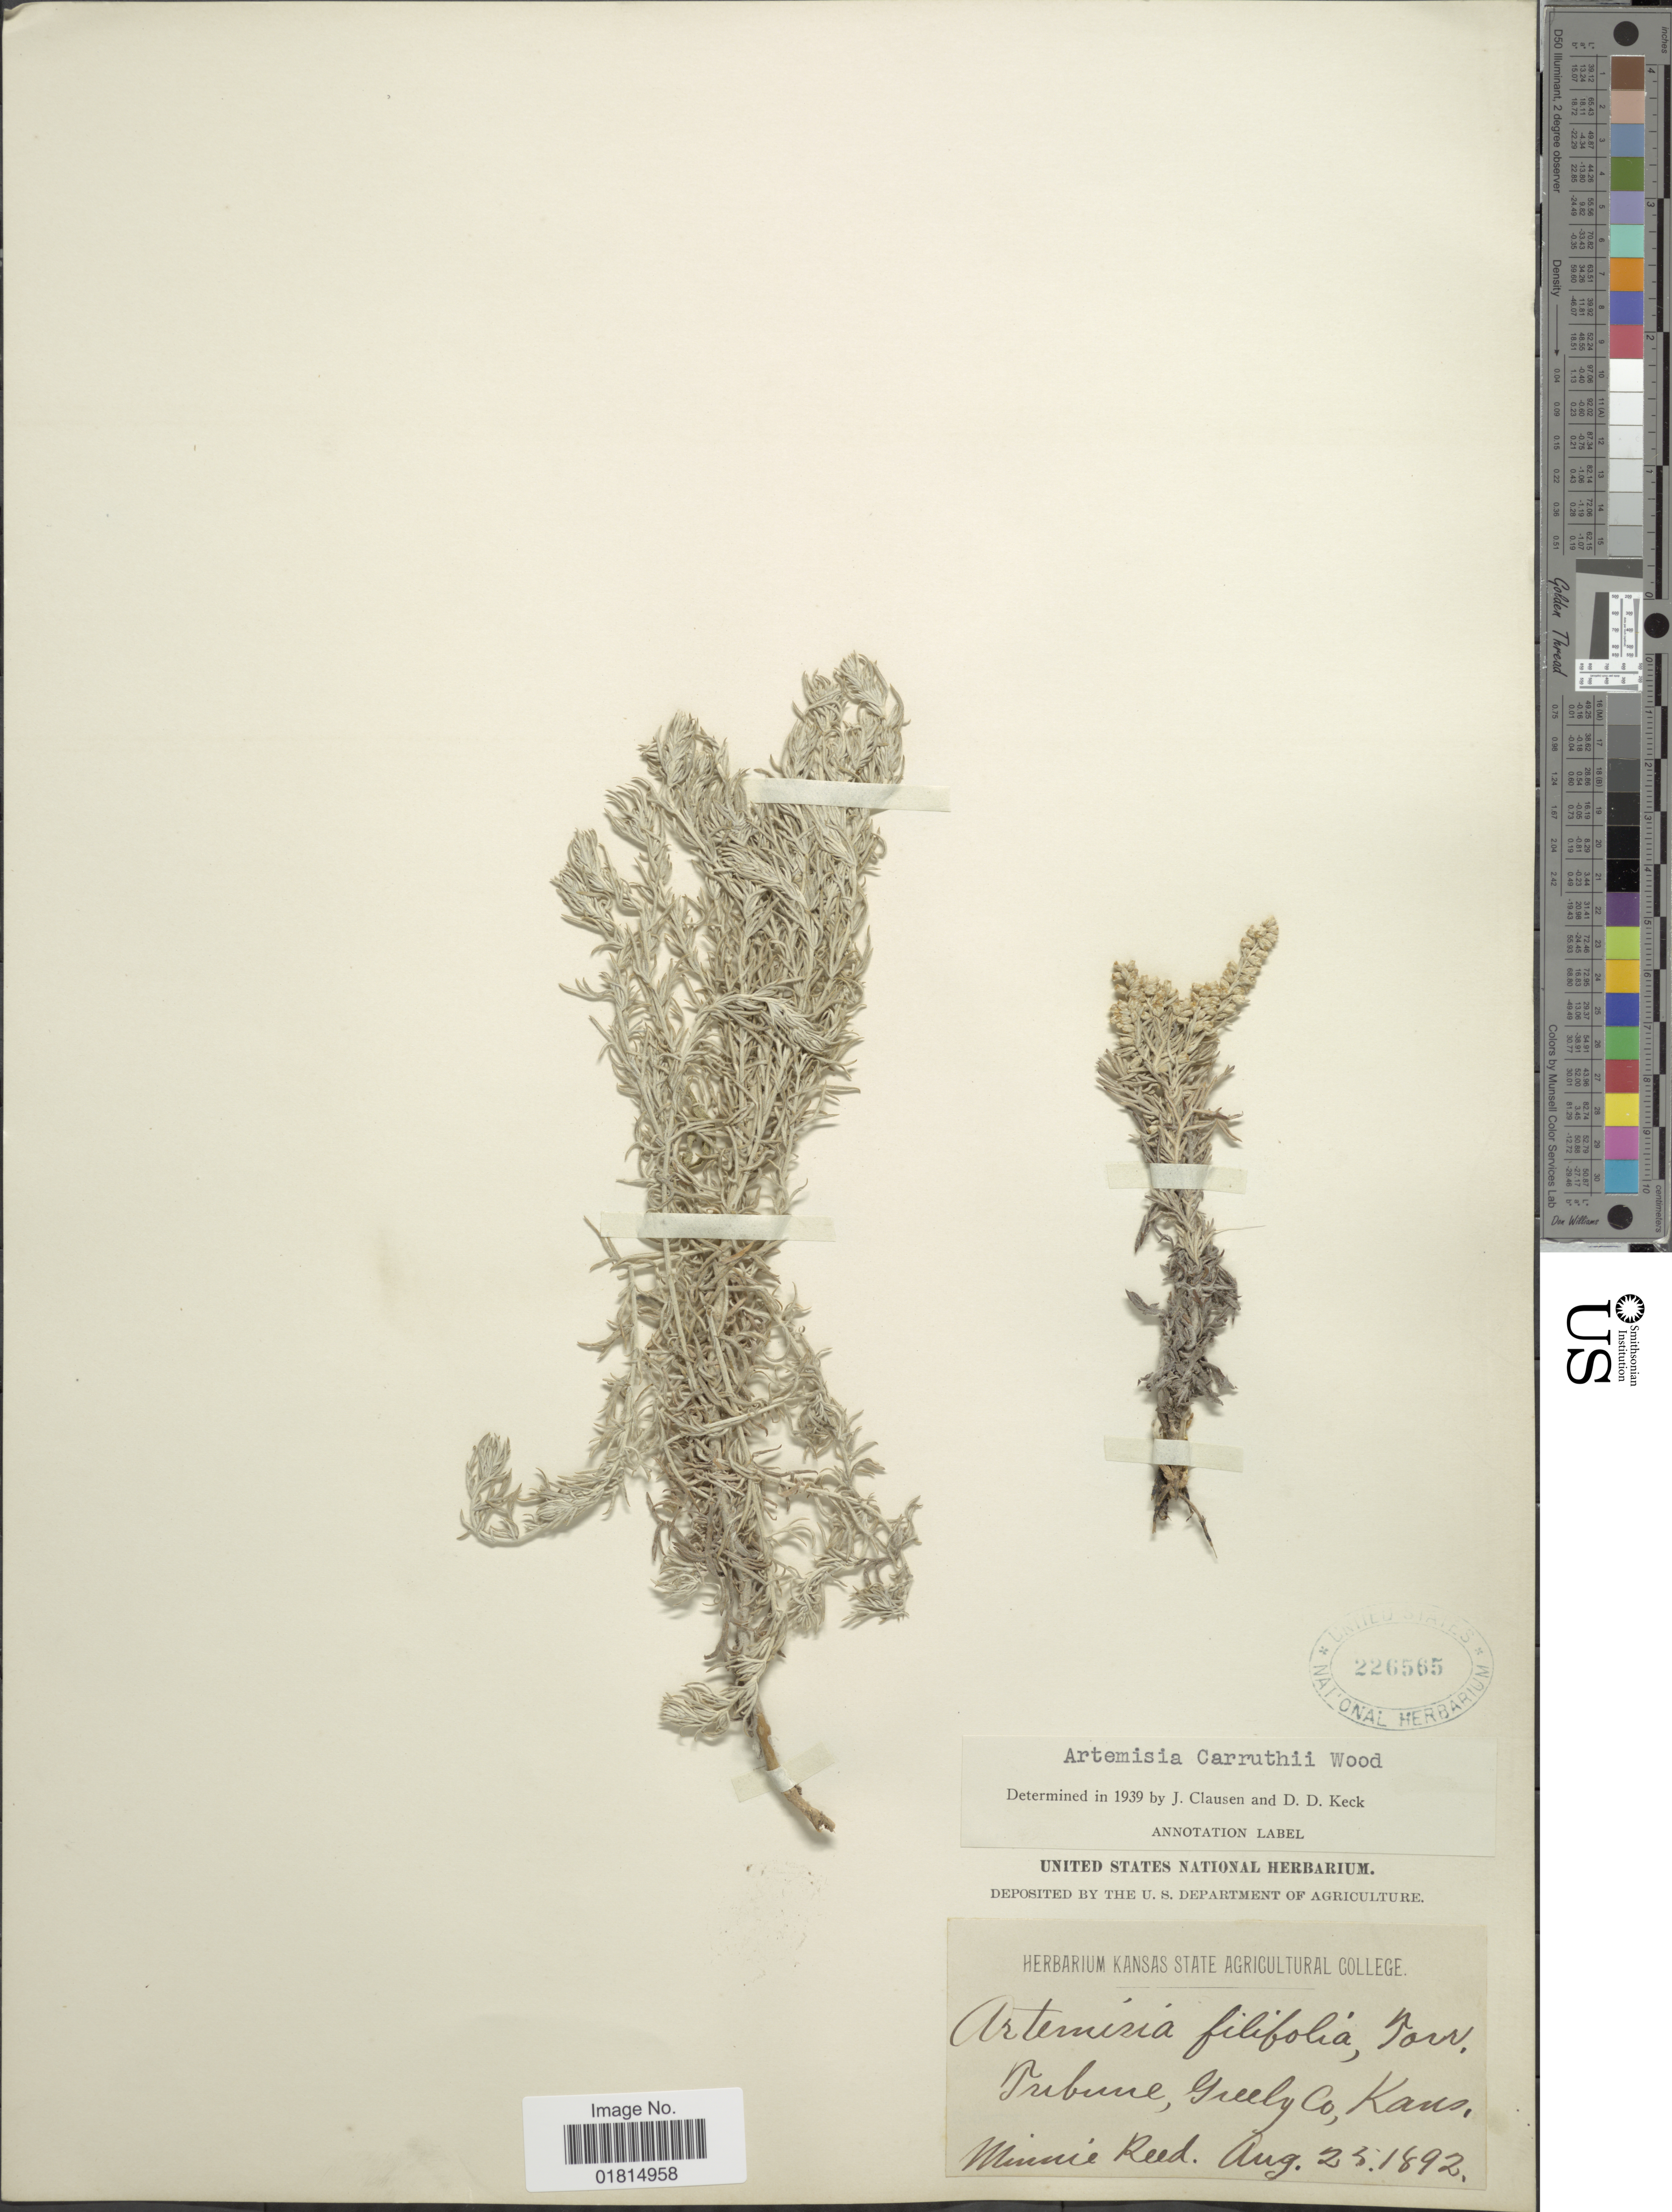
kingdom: Plantae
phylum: Tracheophyta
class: Magnoliopsida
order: Asterales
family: Asteraceae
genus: Artemisia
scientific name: Artemisia carruthii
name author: Alph. Wood ex Carruth.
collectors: M. Reed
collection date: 1892-08-23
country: United States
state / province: Kansas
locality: Trubune, Greely Co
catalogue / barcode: US 226565